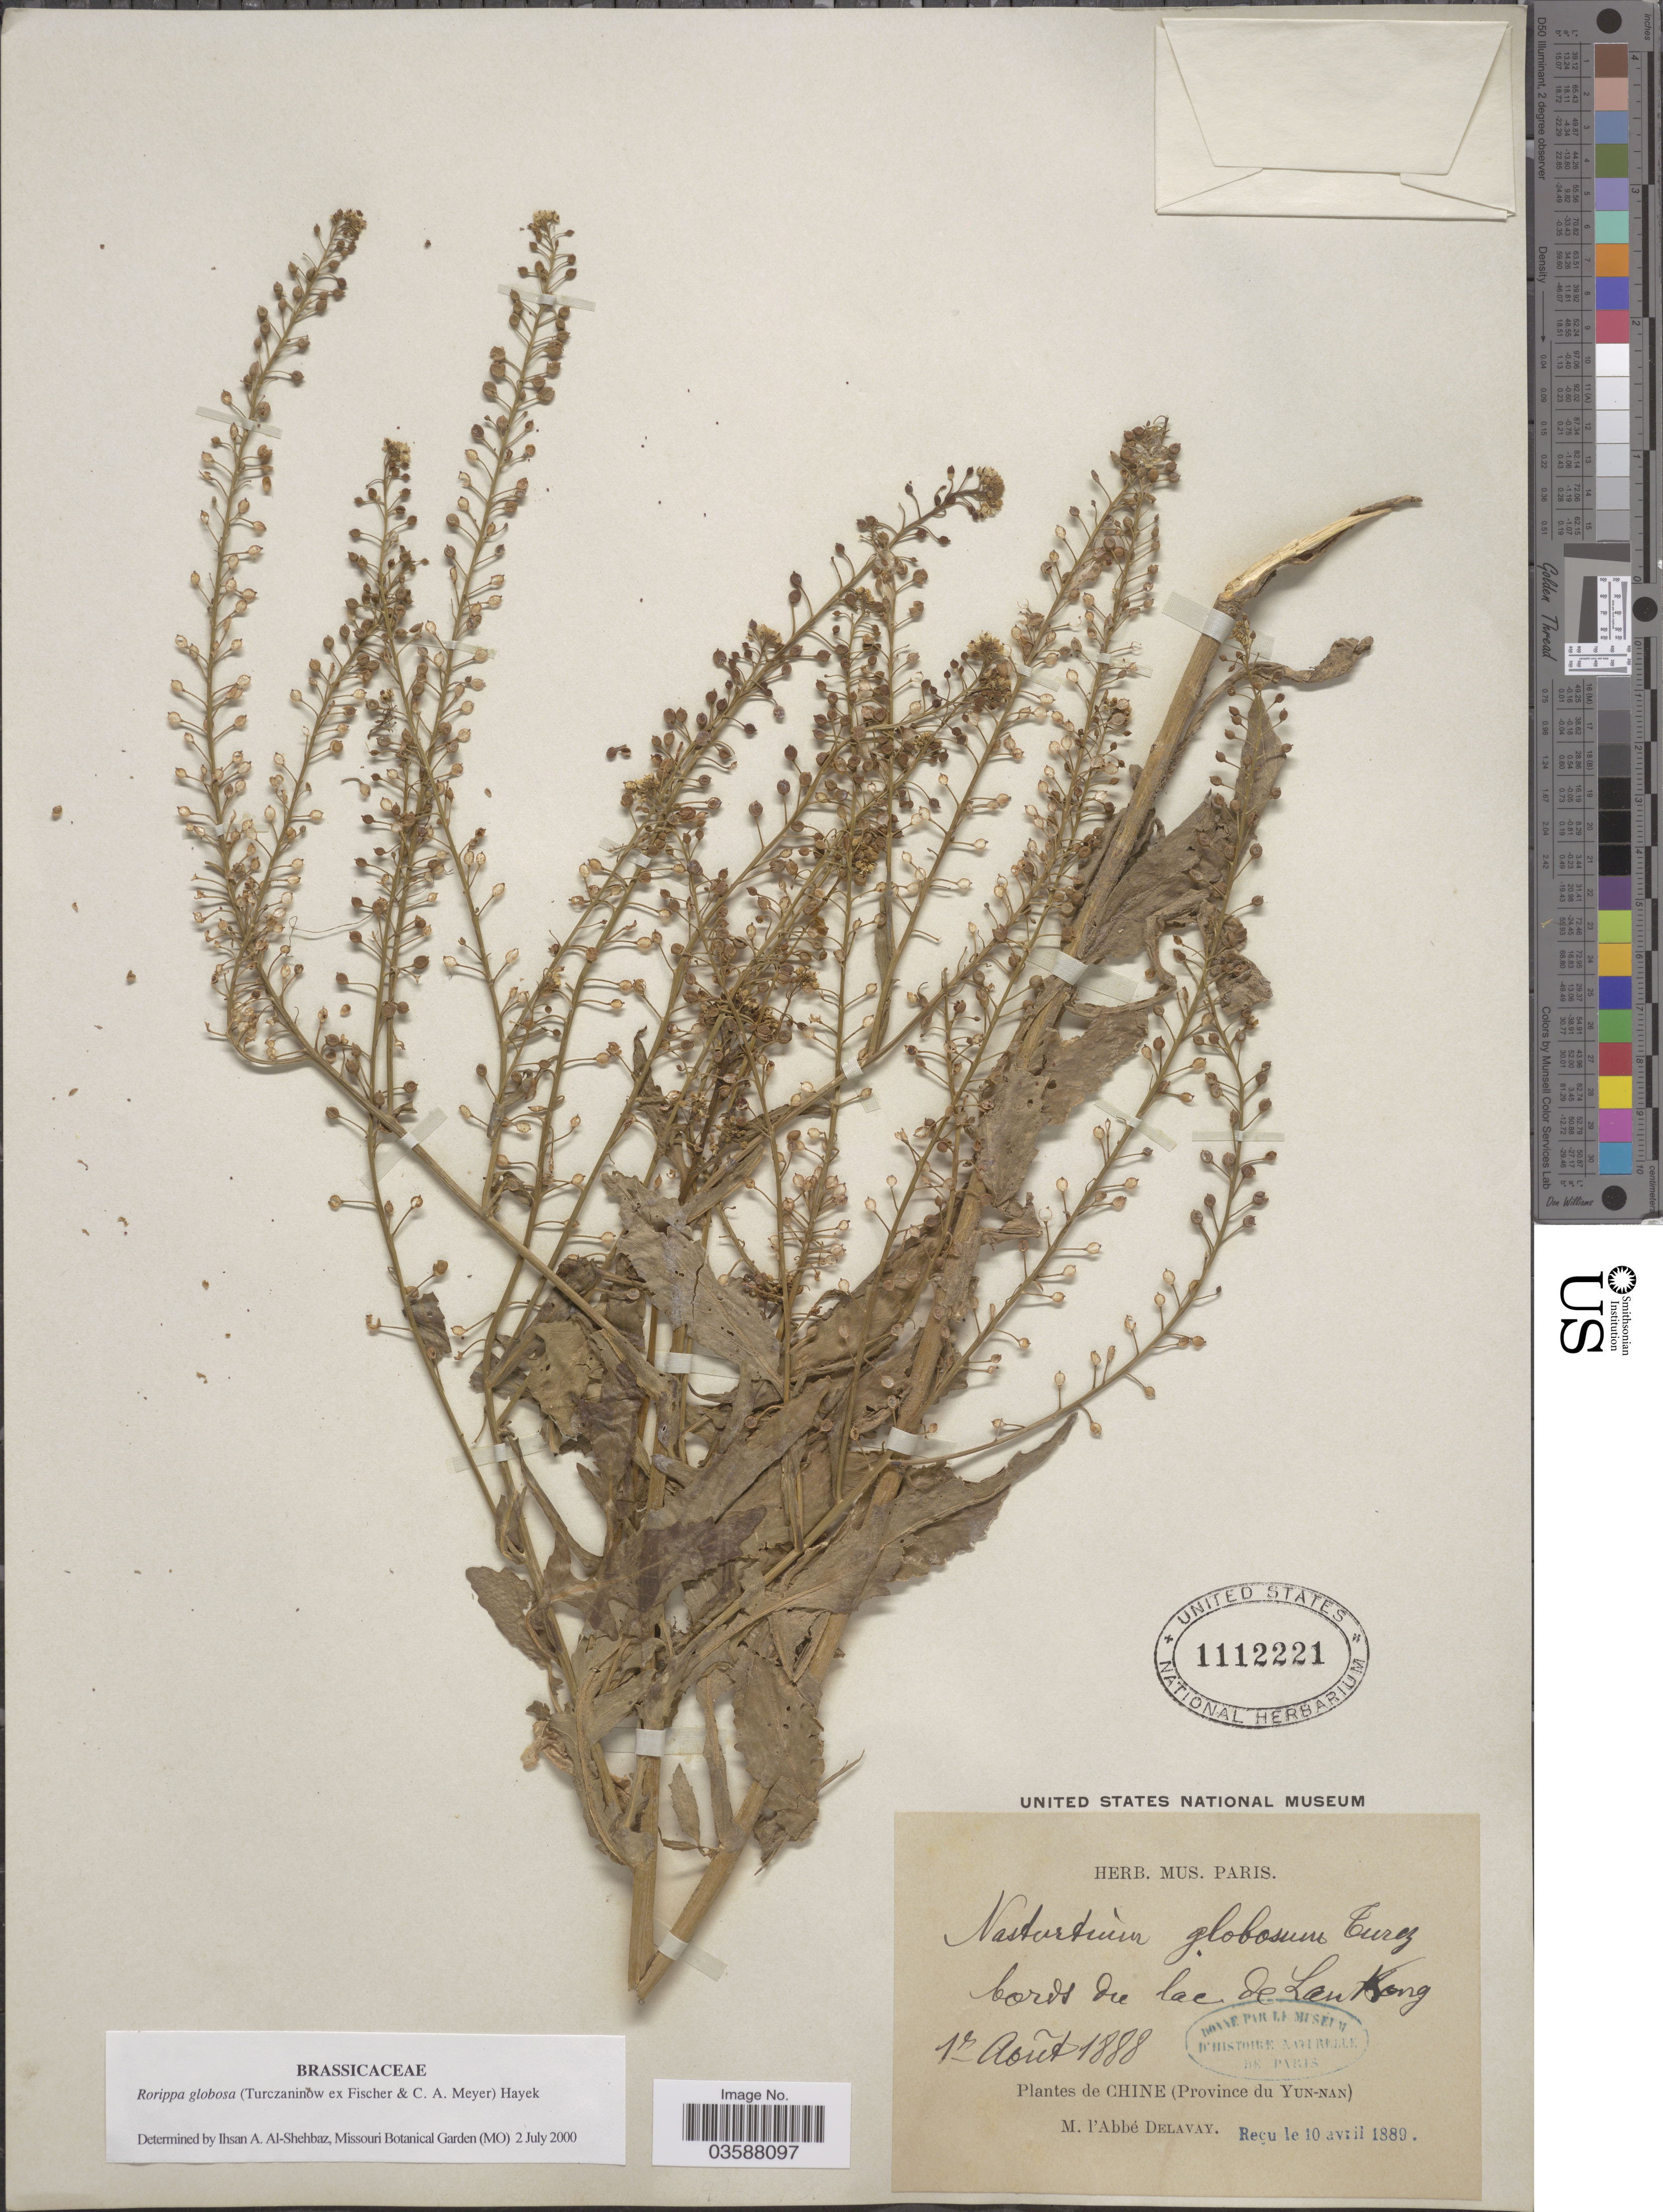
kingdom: Plantae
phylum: Tracheophyta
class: Magnoliopsida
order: Brassicales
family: Brassicaceae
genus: Rorippa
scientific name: Rorippa globosa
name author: (Turcz. ex Fisch. & C.A. Mey.) Mayek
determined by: Al-Shehbaz, I. A., (MO), Missouri Botanical Garden (UNITED STATES)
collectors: P. Delavay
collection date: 1888-08-01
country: China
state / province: Yunnan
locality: Bords du lac de Lan Kung [interpreted].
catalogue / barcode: US 1112221